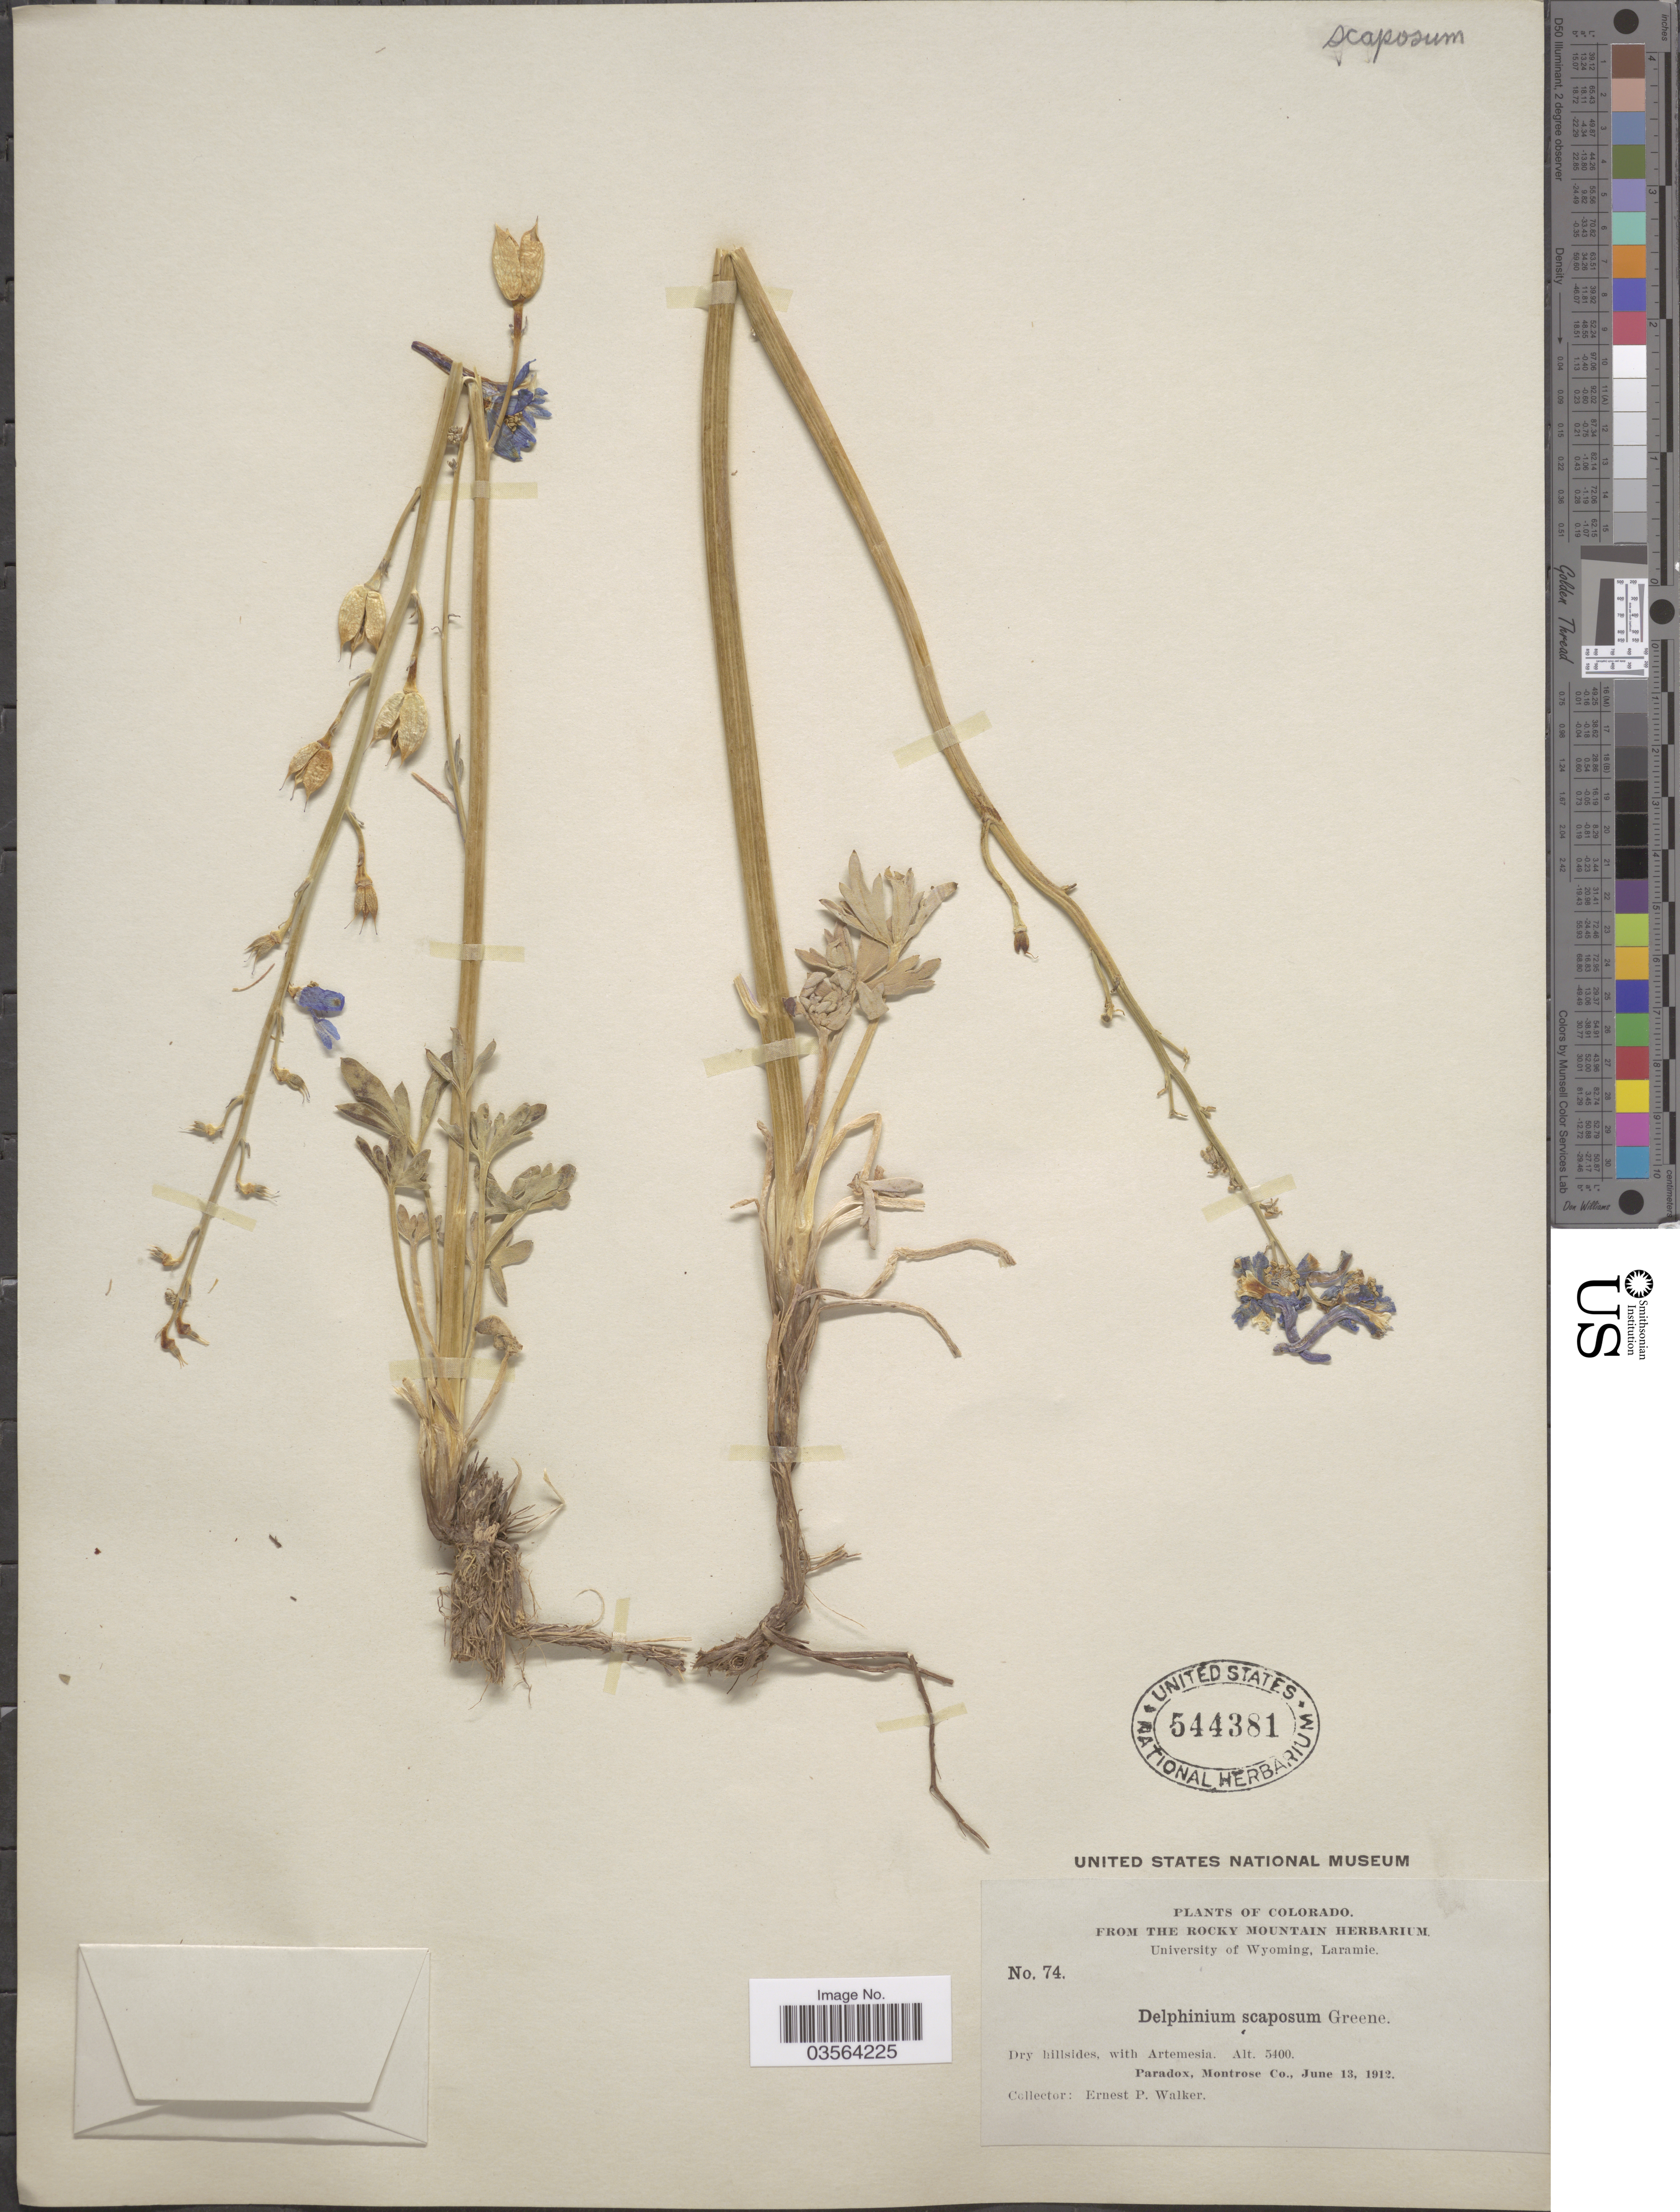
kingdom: Plantae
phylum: Tracheophyta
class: Magnoliopsida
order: Ranunculales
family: Ranunculaceae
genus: Delphinium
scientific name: Delphinium scaposum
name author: Greene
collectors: E. P. Walker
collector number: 74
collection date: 1912-06-13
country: United States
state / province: Colorado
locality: Paradox, Montrose Co.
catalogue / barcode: US 544381